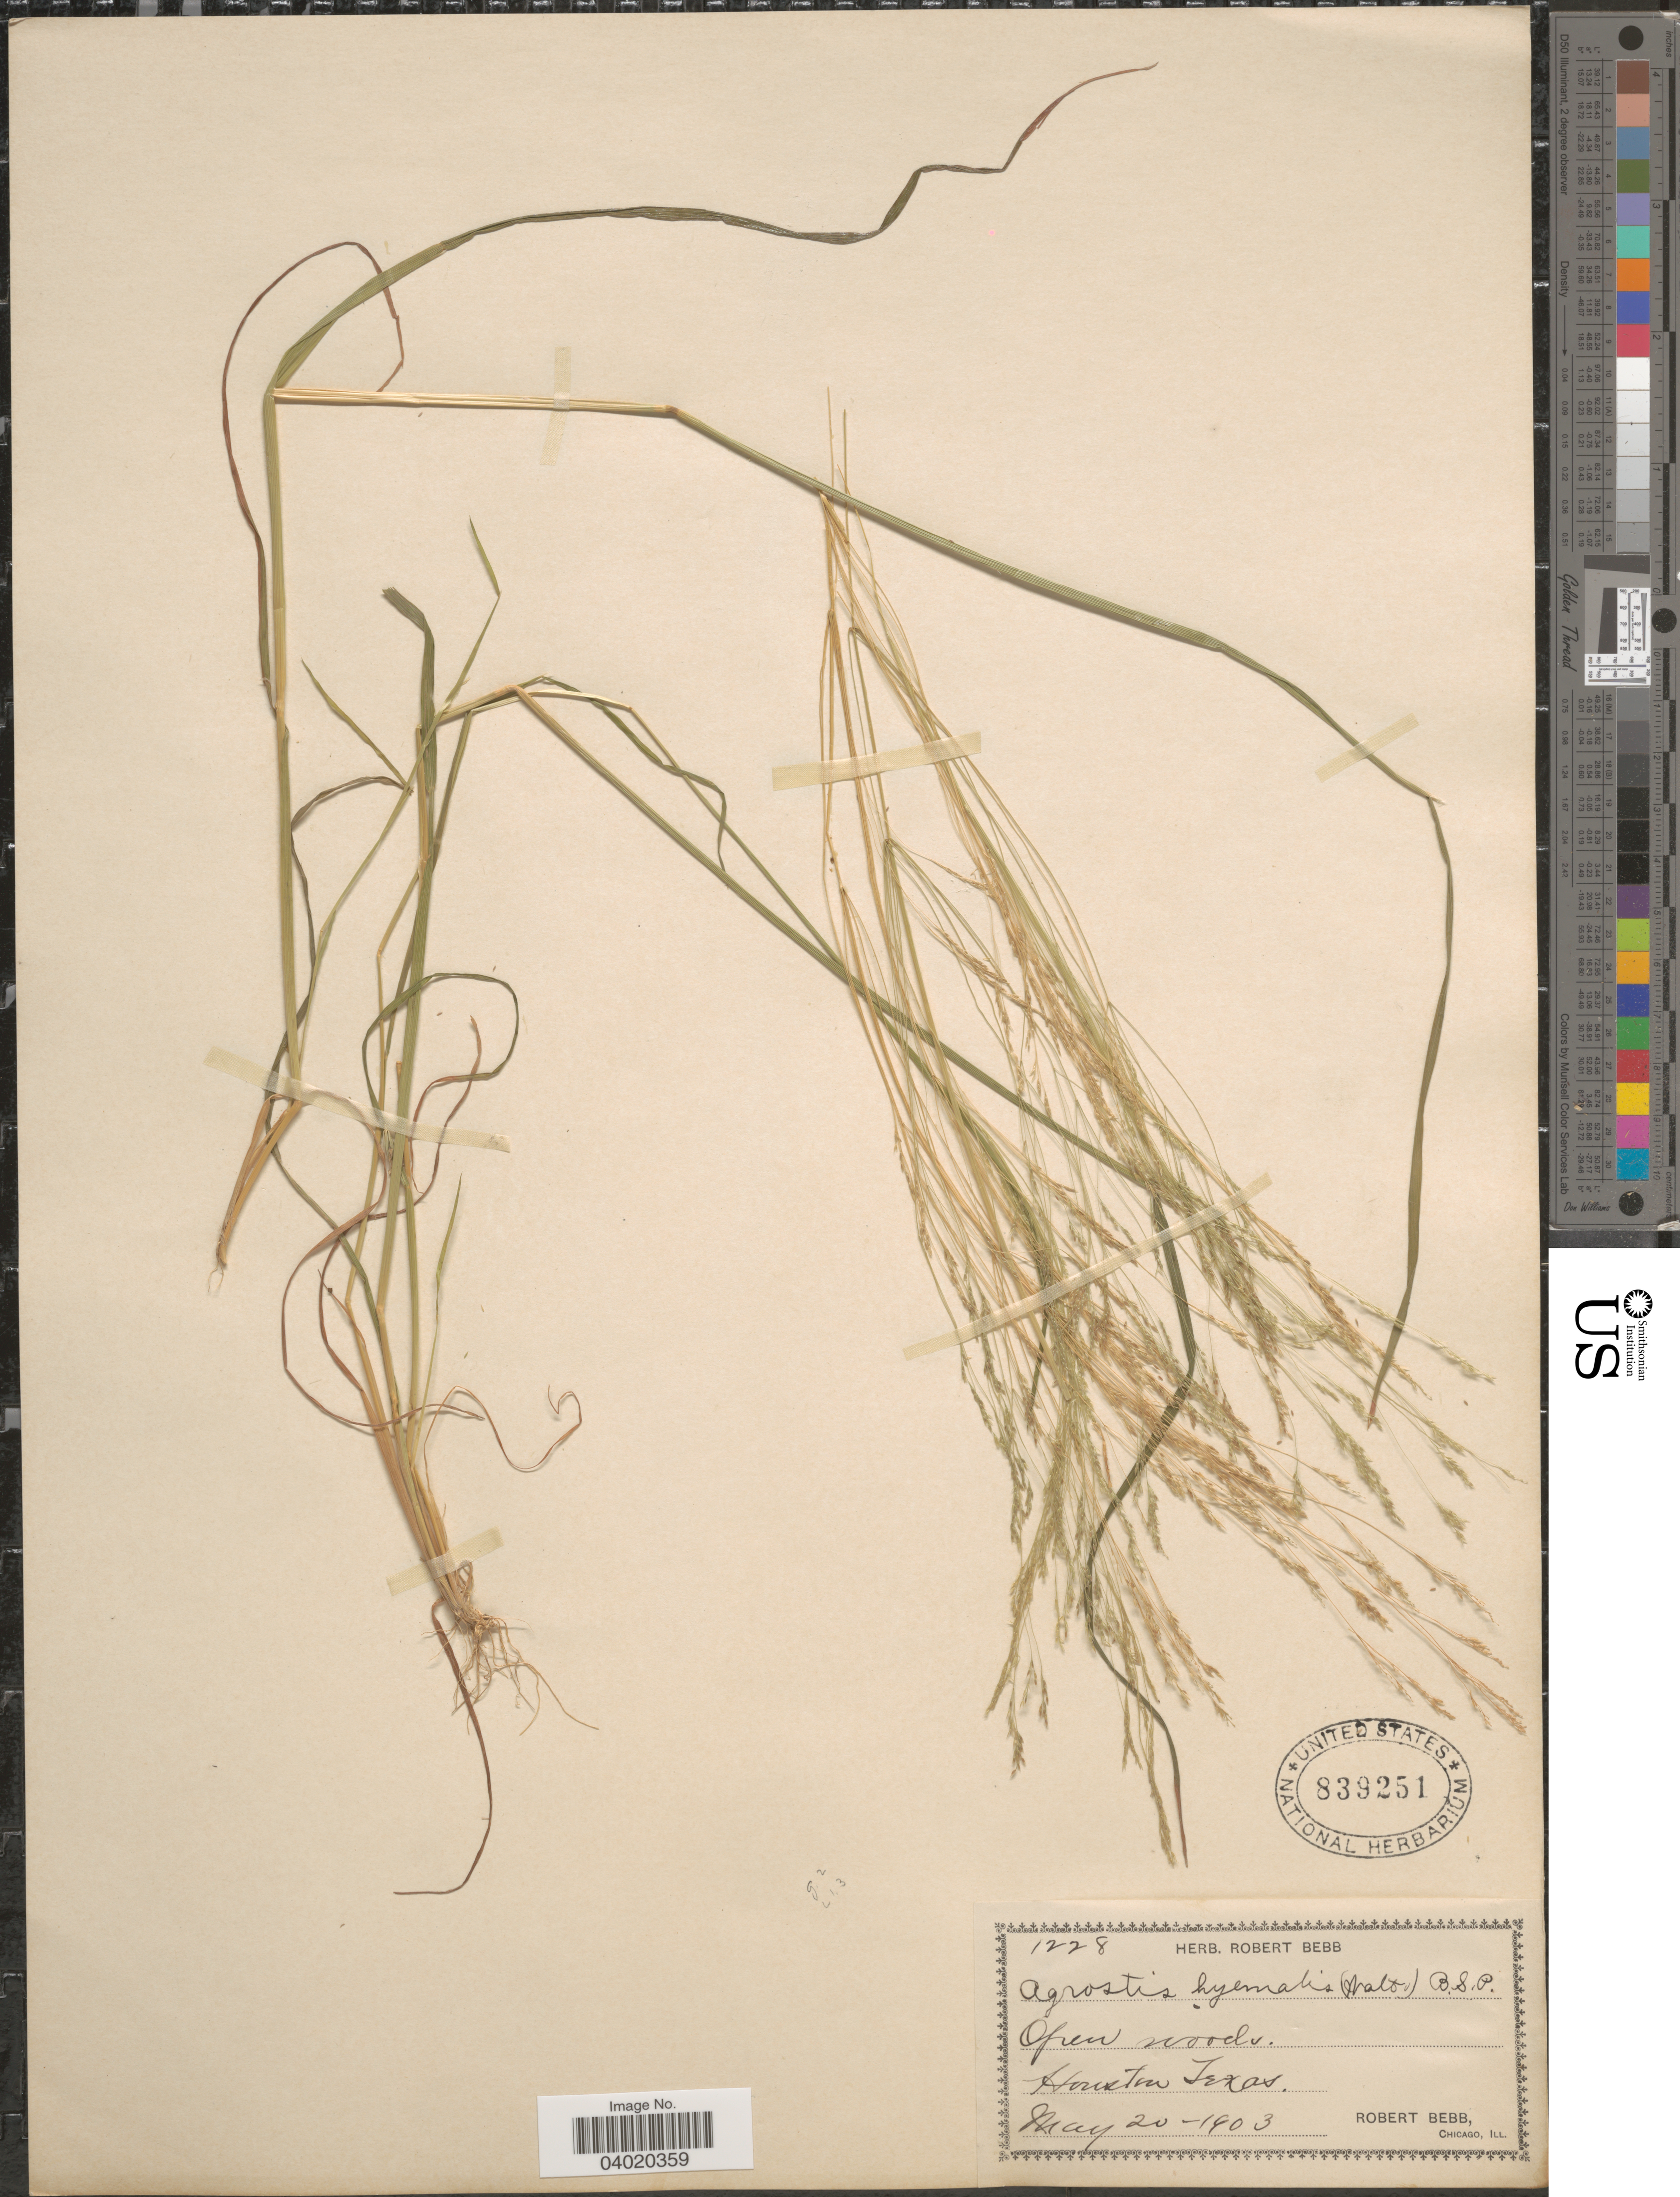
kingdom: Plantae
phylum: Tracheophyta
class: Liliopsida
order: Poales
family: Poaceae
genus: Agrostis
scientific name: Agrostis hyemalis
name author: (Walter) Britton et al.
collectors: R. Bebb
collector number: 1228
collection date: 1903-05-20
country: United States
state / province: Texas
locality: Houston.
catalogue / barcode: US 839251